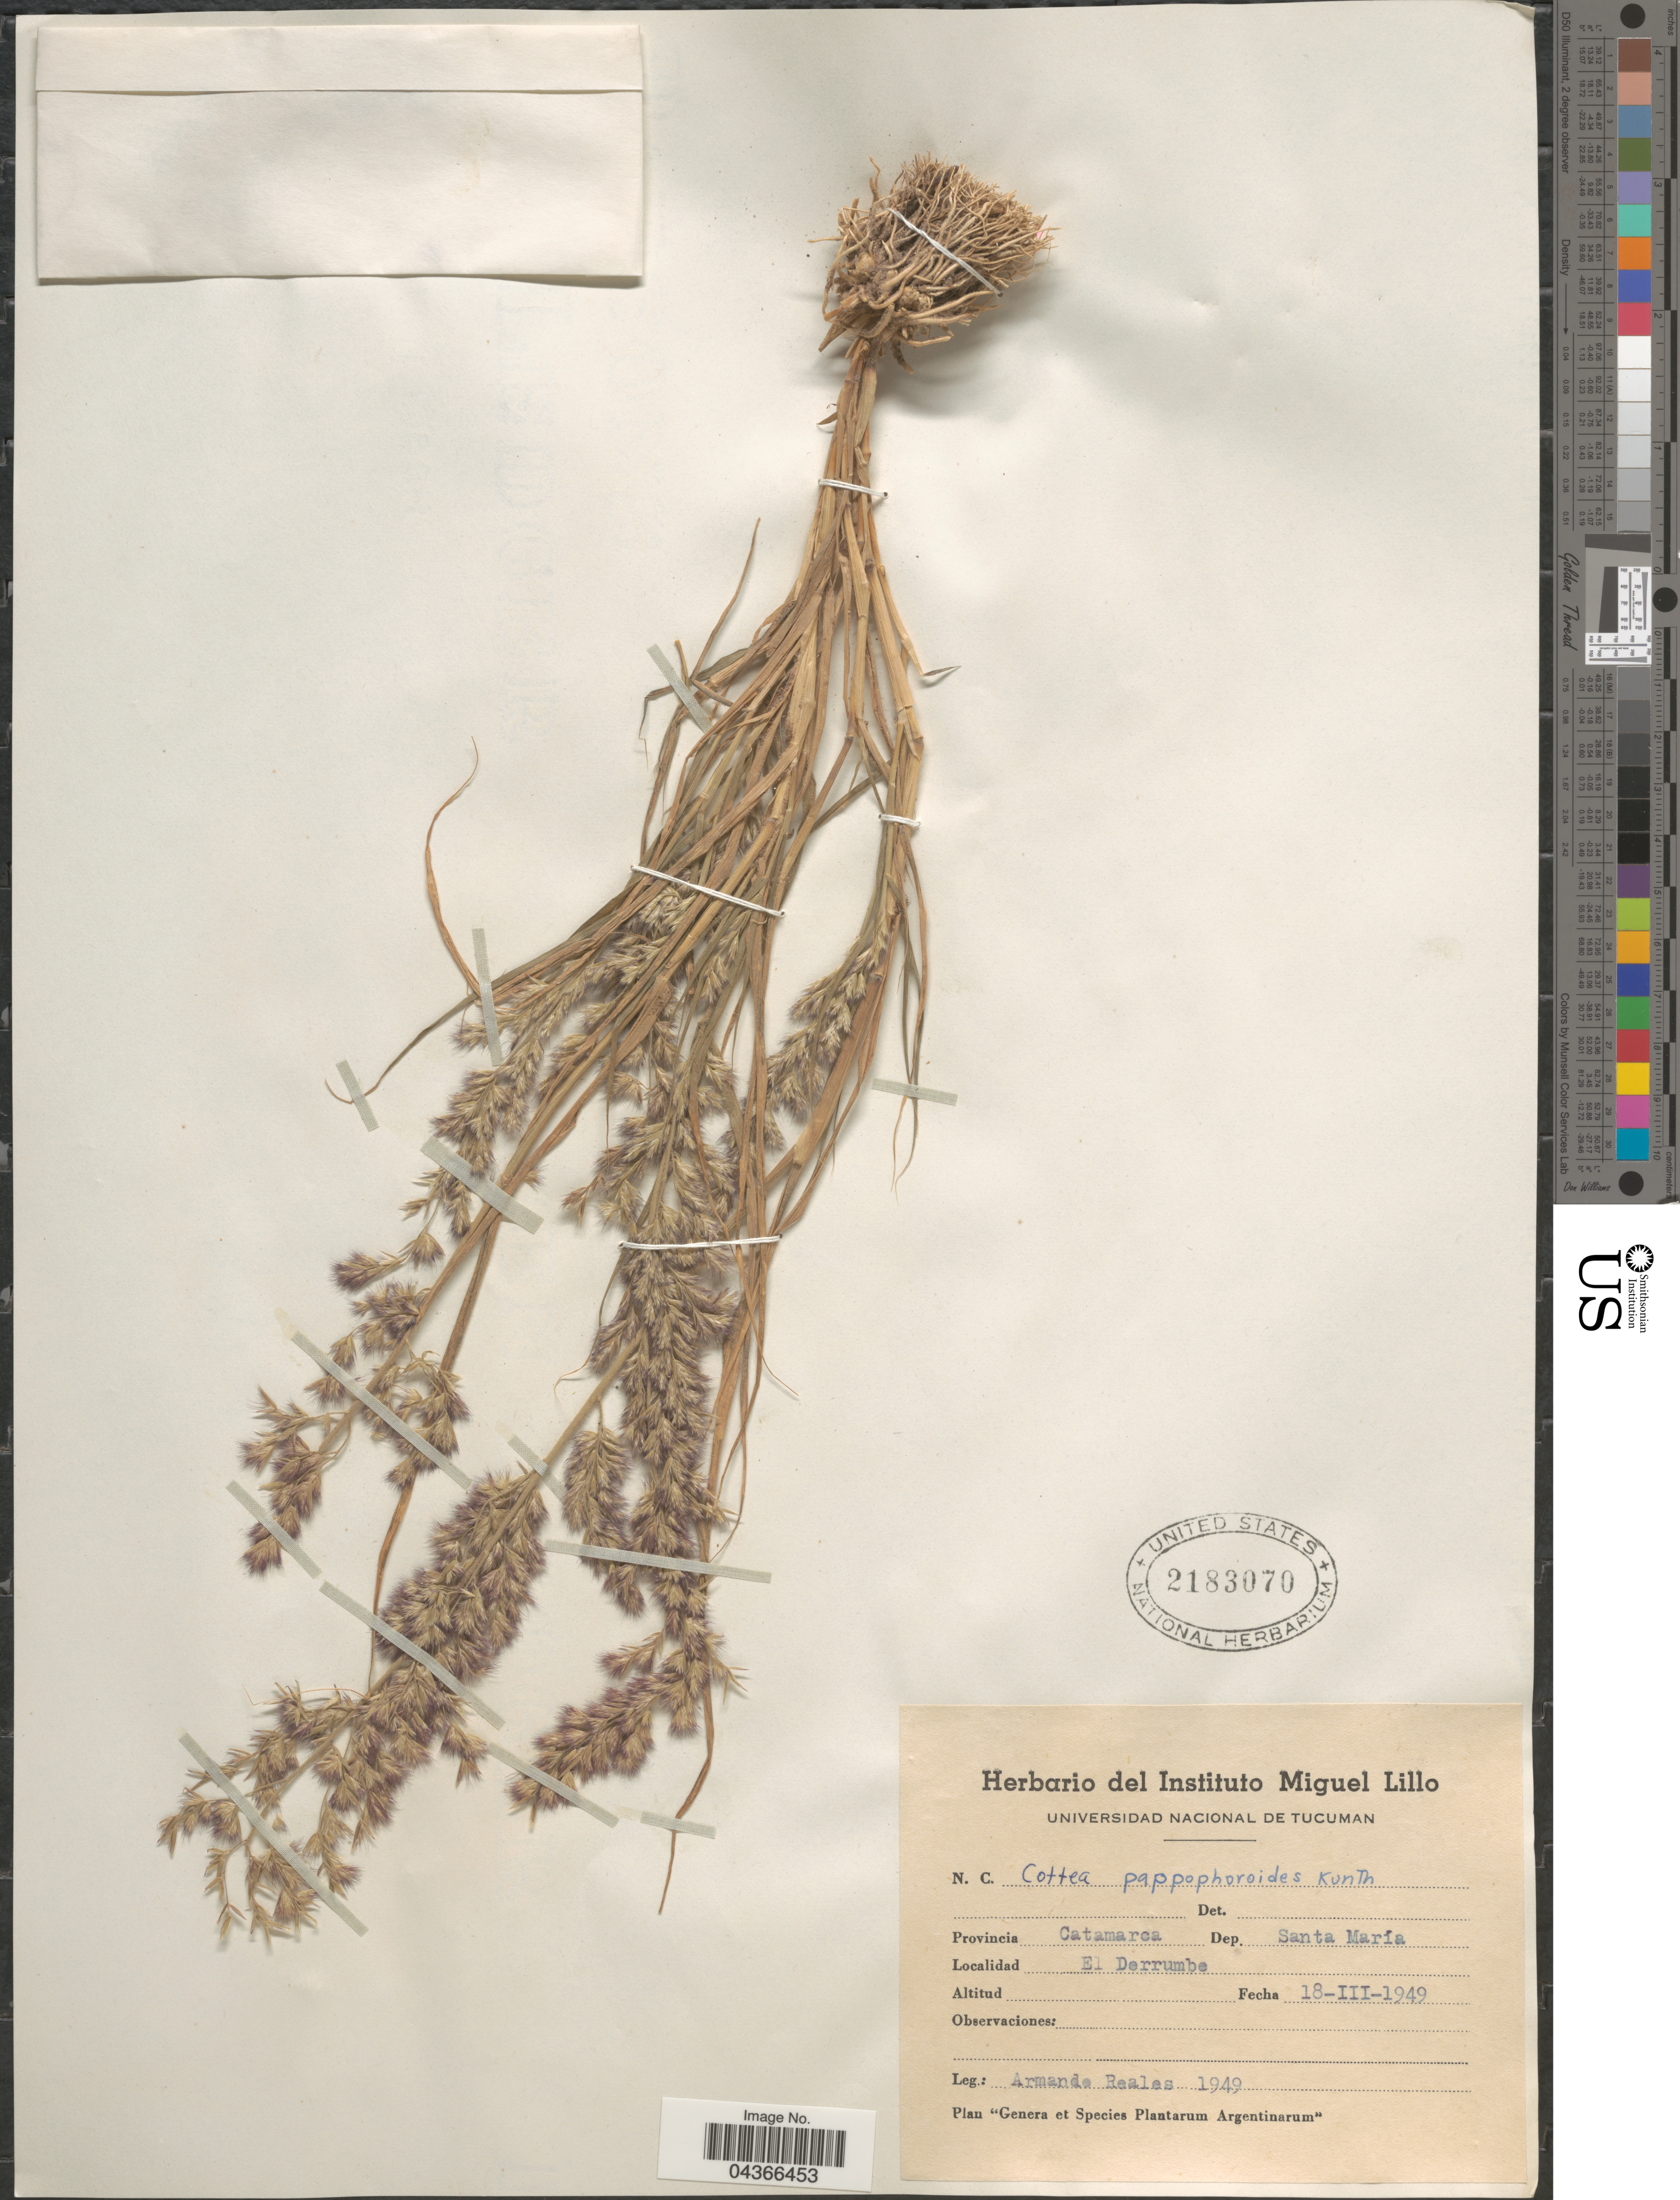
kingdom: Plantae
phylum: Tracheophyta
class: Liliopsida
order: Poales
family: Poaceae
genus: Cottea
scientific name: Cottea pappophoroides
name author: Kunth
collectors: A. Reales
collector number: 1949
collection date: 1949-03-18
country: Argentina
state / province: Catamarca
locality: Dep. Santa María. El Derrumbe.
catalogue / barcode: US 2183070